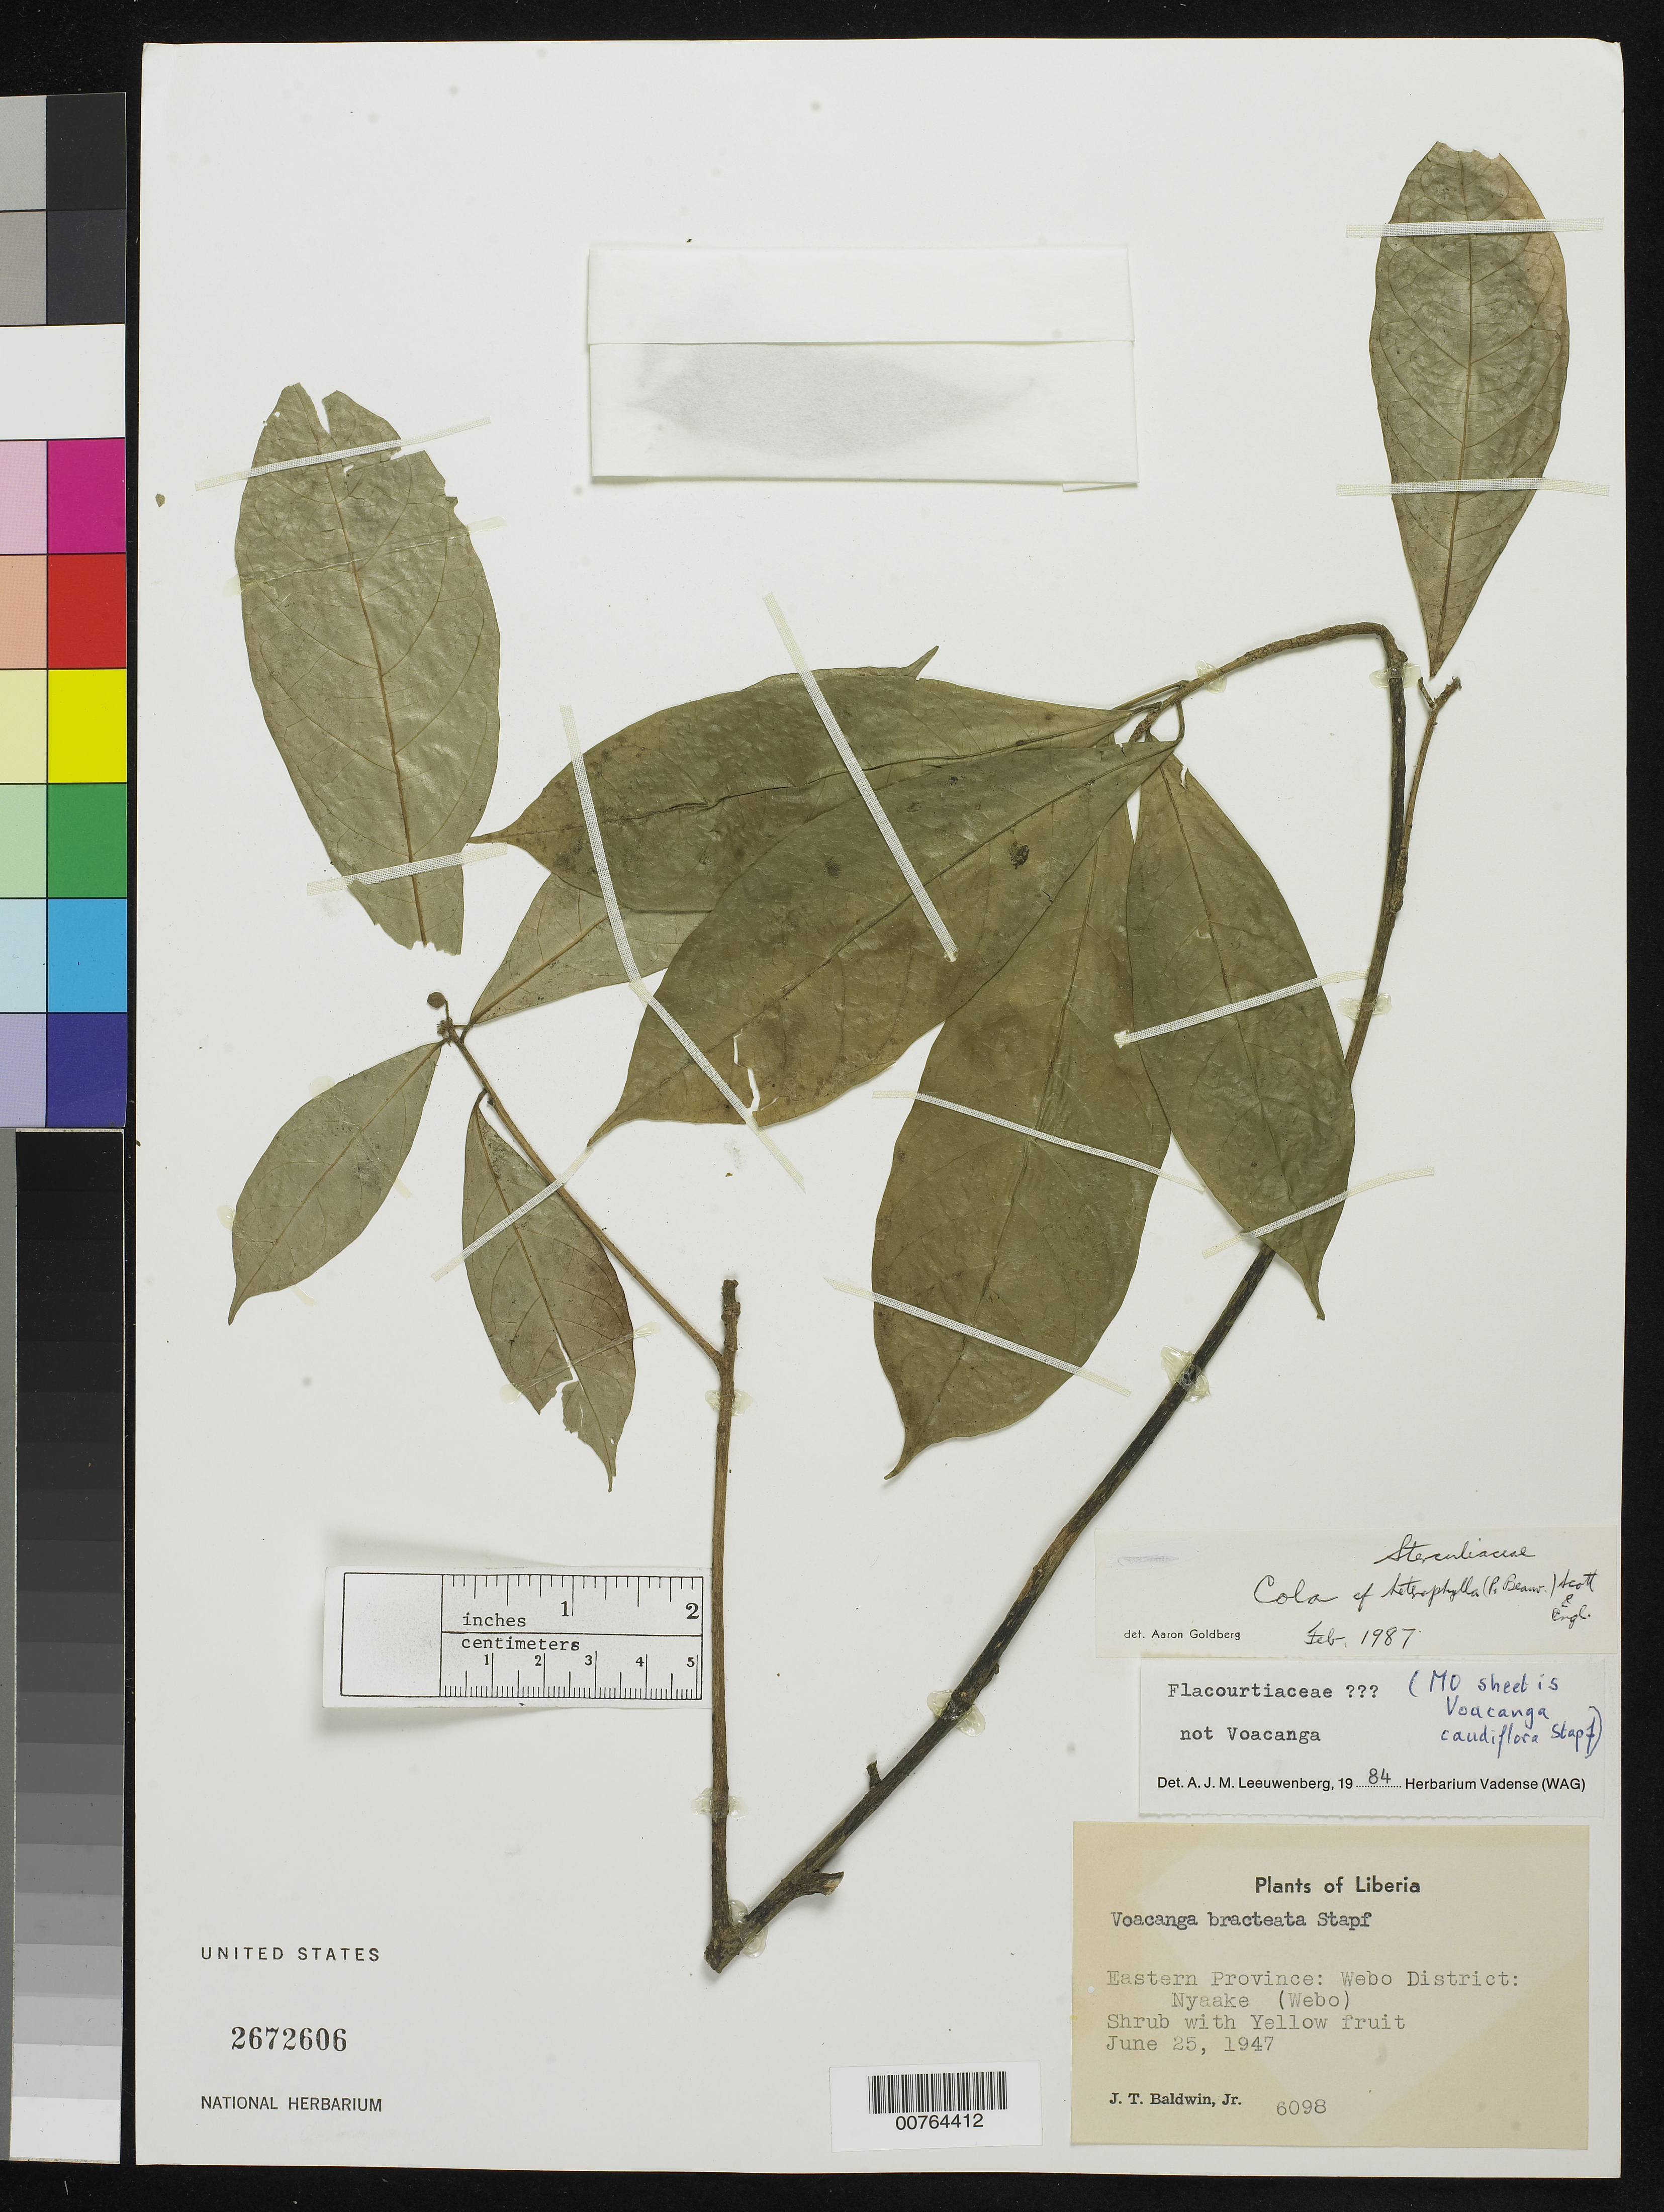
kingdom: Plantae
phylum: Tracheophyta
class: Magnoliopsida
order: Malvales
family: Malvaceae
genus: Cola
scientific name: Cola heterophylla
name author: (P. Beauv.) Schott & Endl.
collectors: J. T. Baldwin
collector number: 6098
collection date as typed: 25 Jun 1947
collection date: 1947-06-25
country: Liberia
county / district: Nyaake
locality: Eastern Province: Webo District, (Webo)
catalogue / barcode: US 2672606